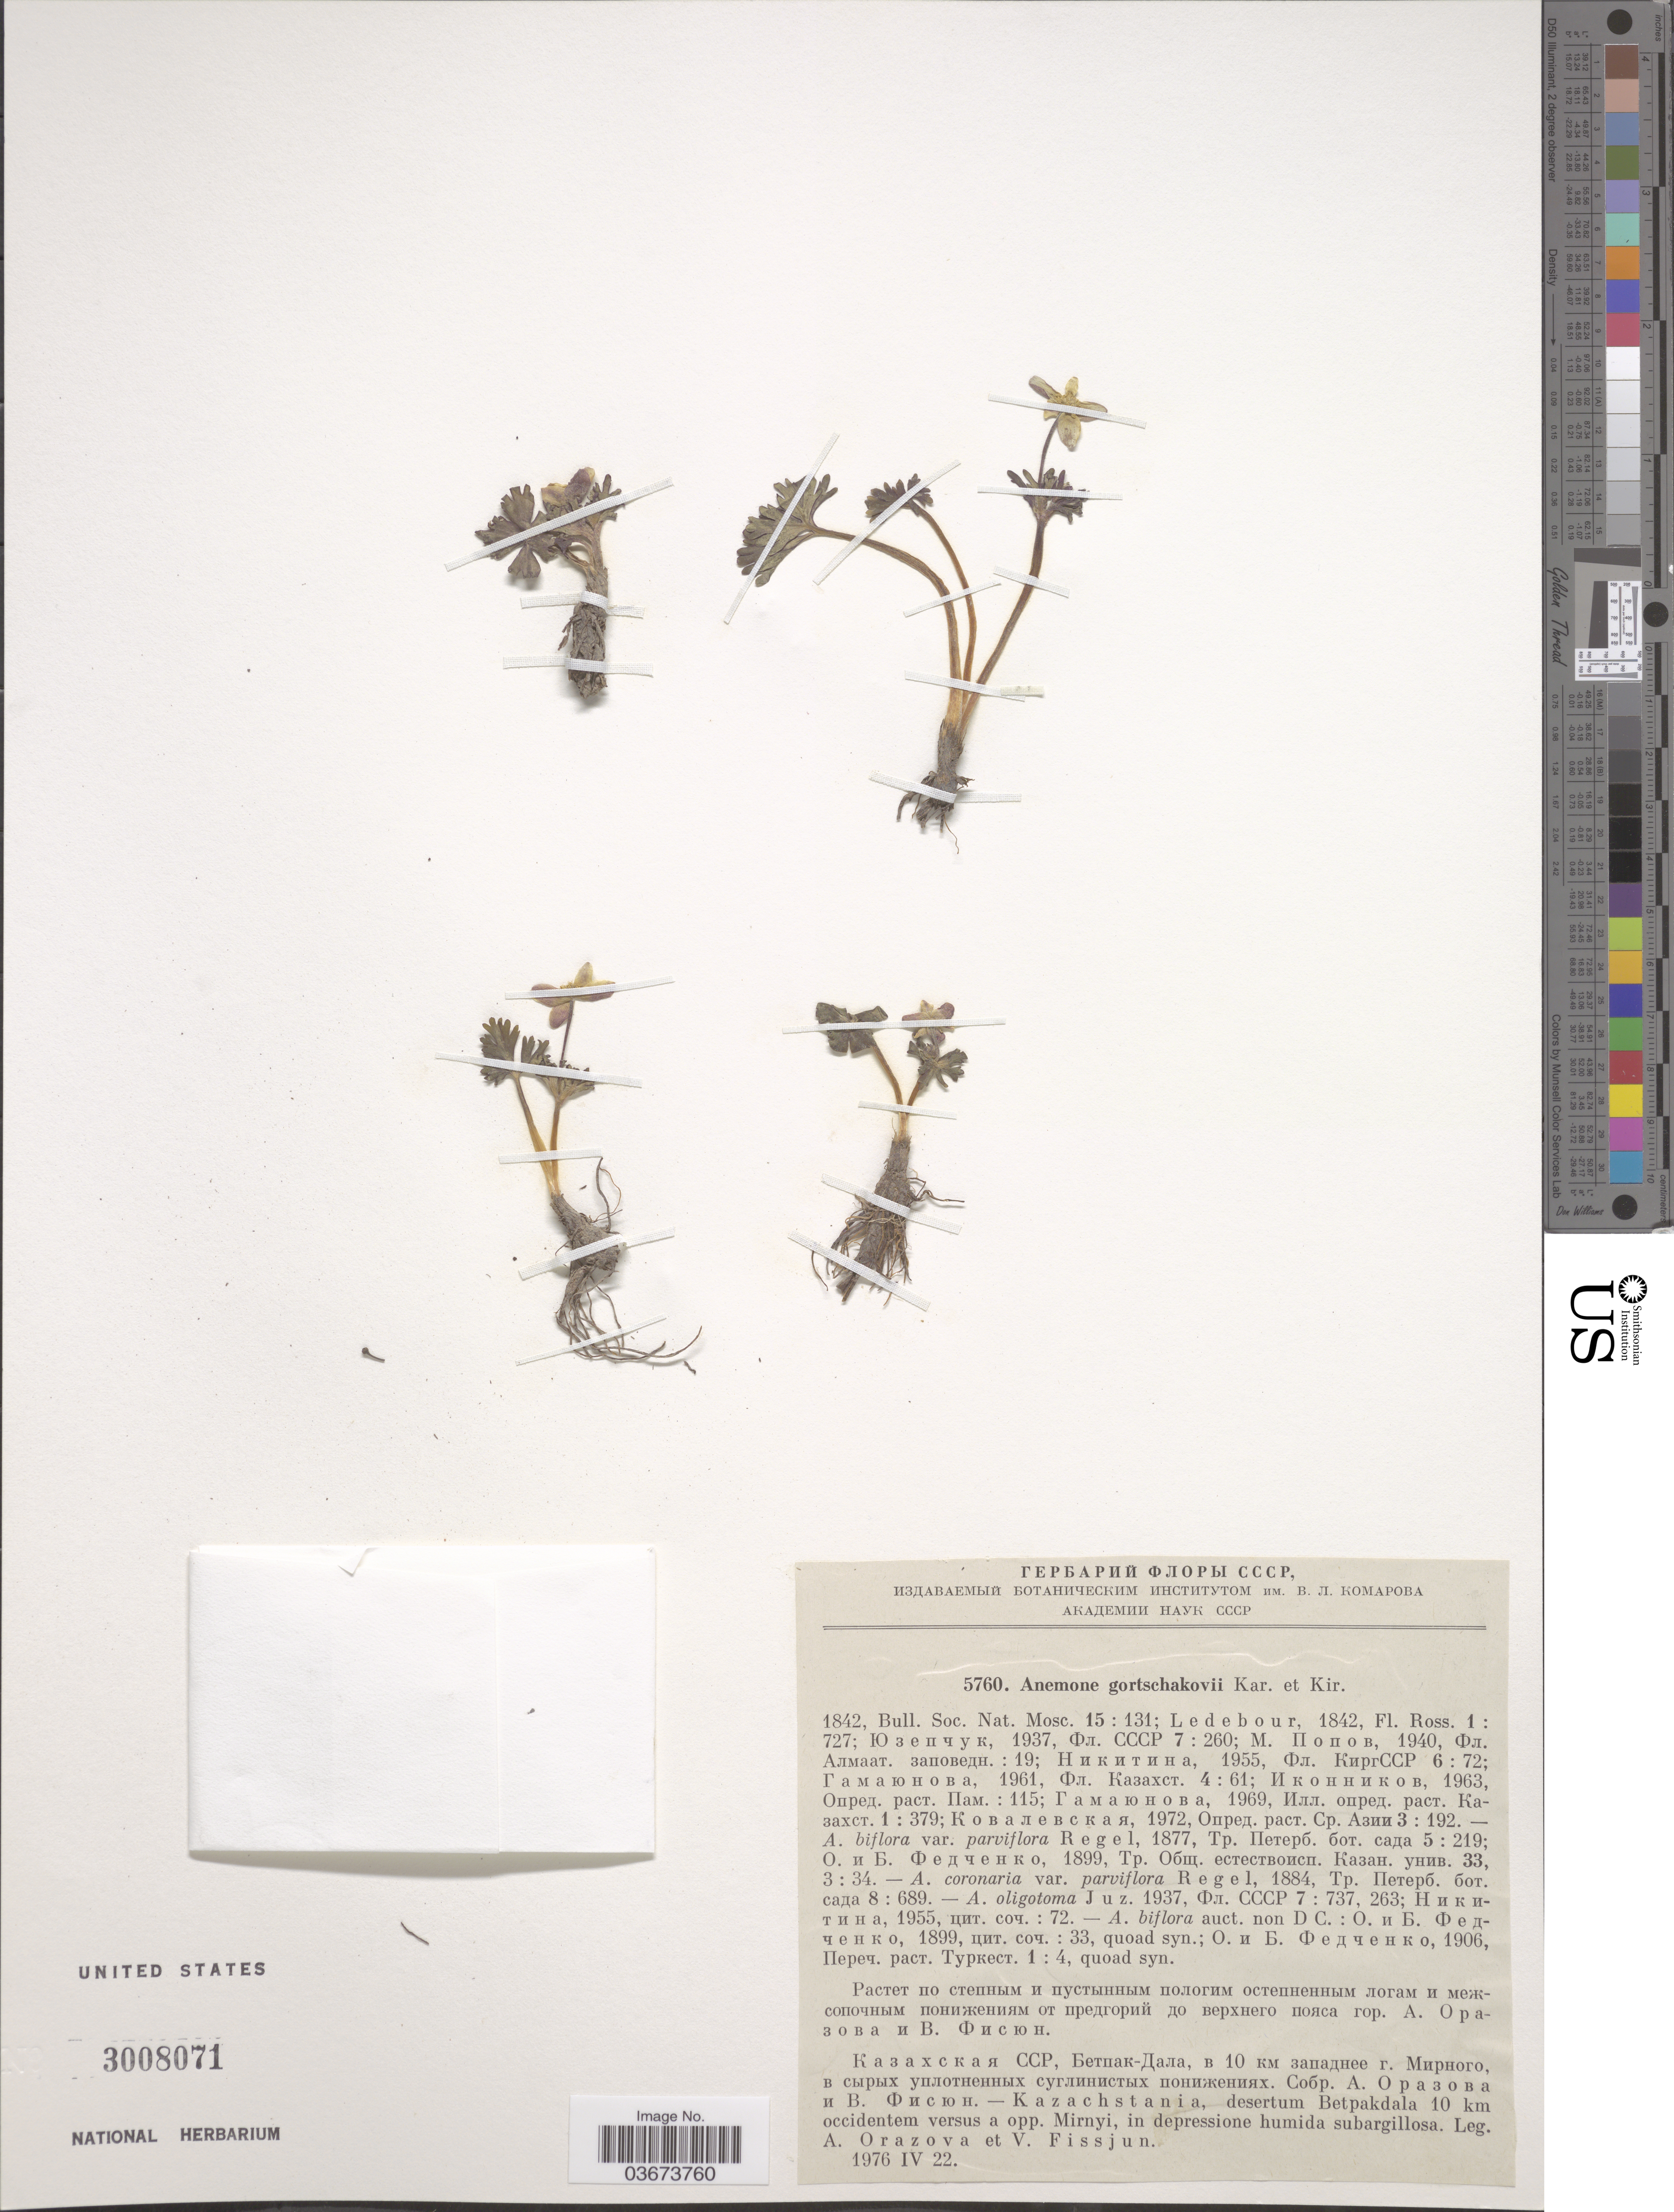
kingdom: Plantae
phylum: Tracheophyta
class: Magnoliopsida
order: Ranunculales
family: Ranunculaceae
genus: Anemone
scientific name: Anemone gortschakowii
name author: Kar. & Kir.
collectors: A. Orazova & V. Fissjun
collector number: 5760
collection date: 1976-04-22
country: Kazakhstan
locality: Kazachstania, desertum Betpakdala 10 km occidentem versus a opp. Mirnyi.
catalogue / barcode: US 3008071